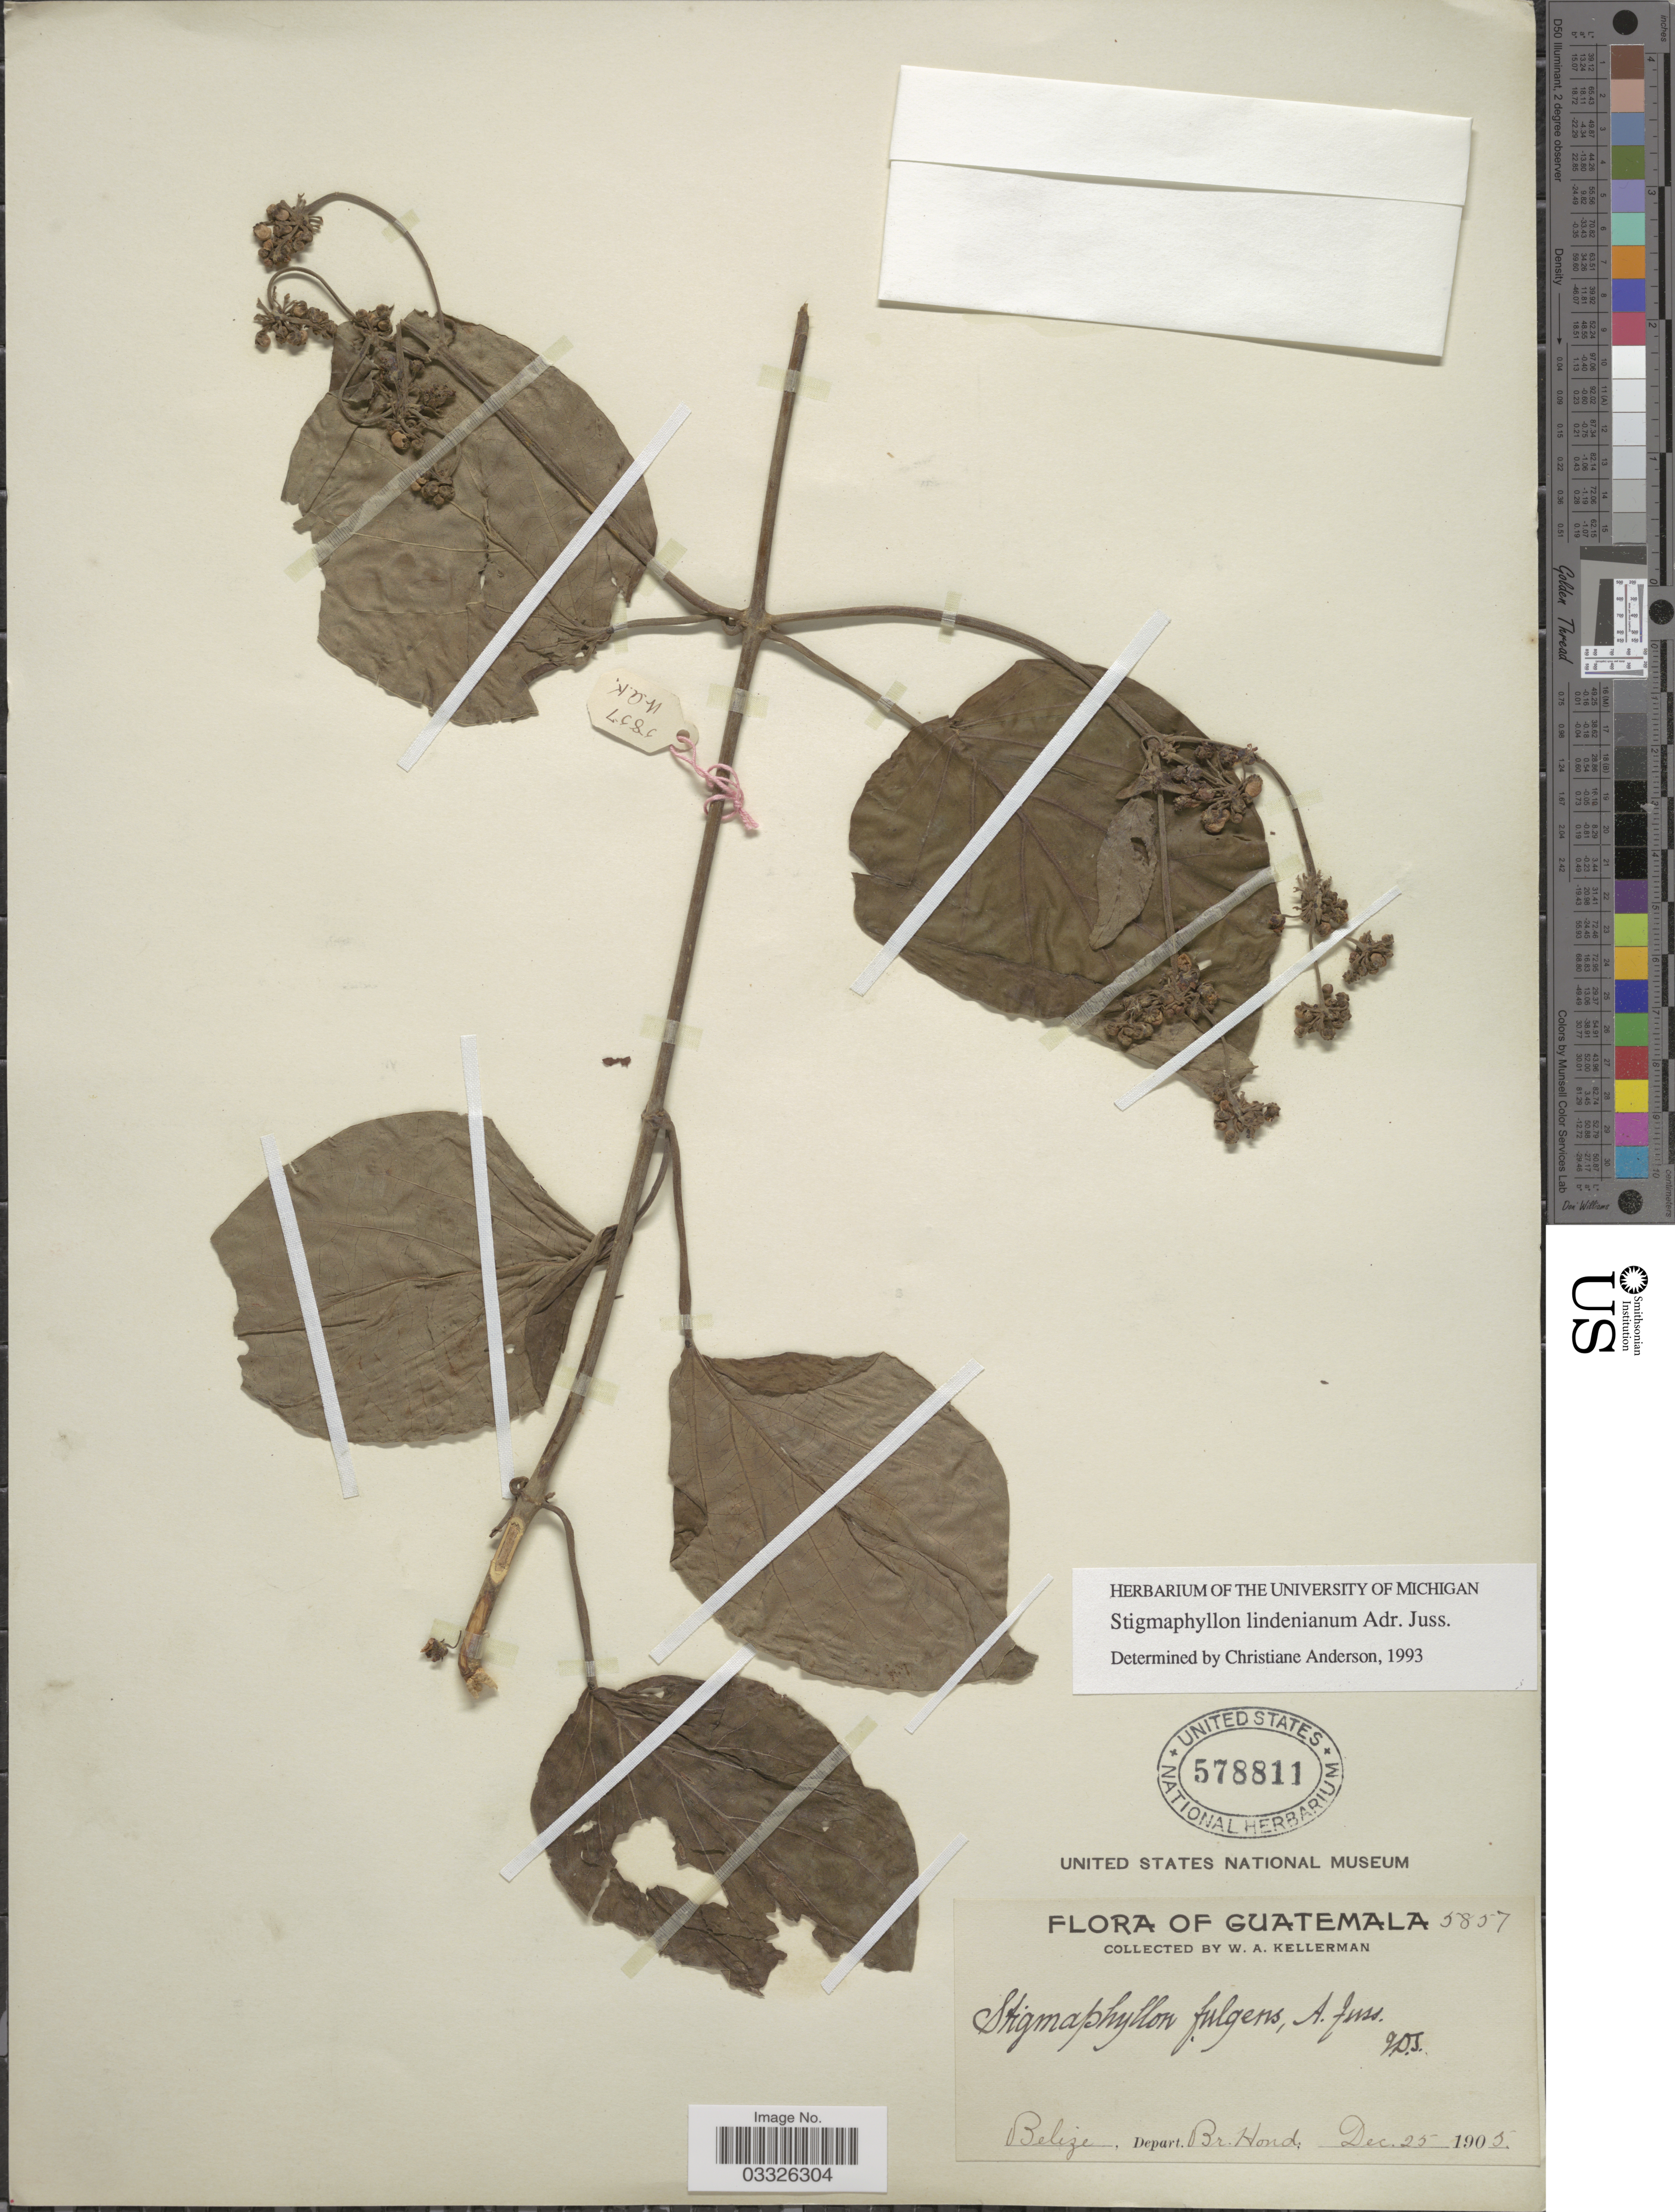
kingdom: Plantae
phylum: Tracheophyta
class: Magnoliopsida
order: Malpighiales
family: Malpighiaceae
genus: Stigmaphyllon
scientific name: Stigmaphyllon lindenianum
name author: A. Juss.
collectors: W. Kellerman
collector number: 5857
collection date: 1905-12-25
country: Belize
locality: Belize, Depart. Br. Hond.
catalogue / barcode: US 578811